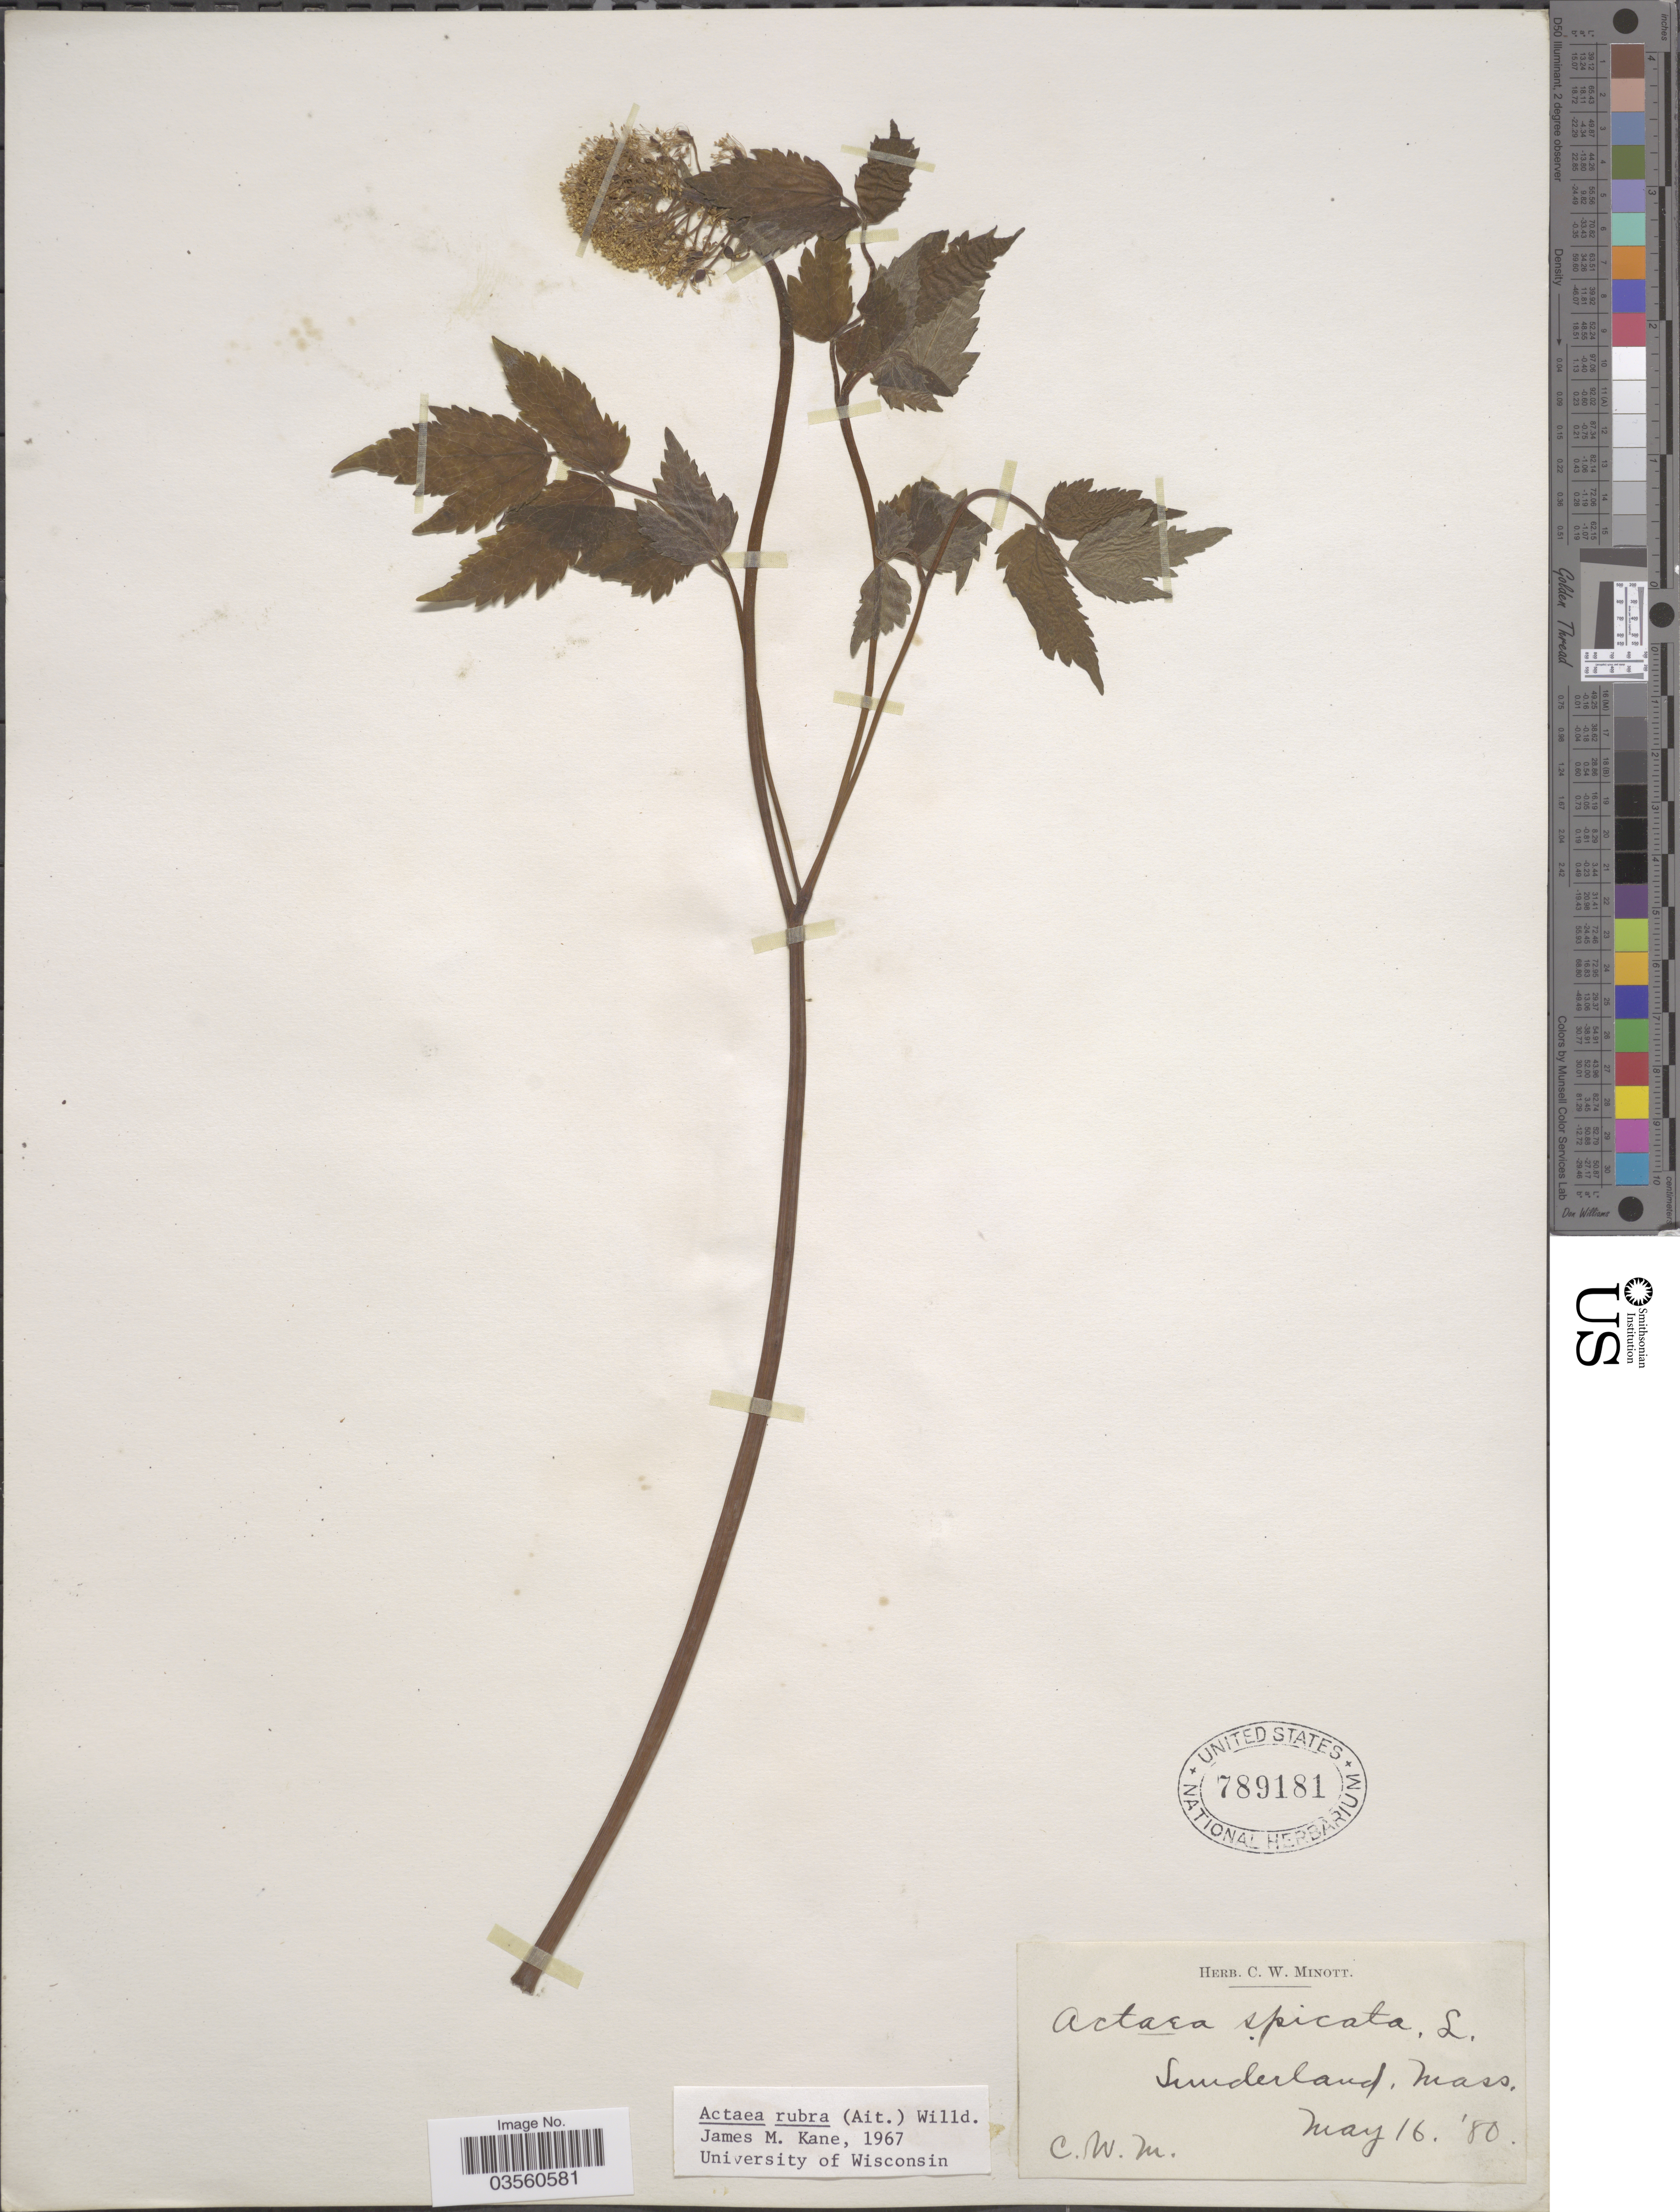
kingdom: Plantae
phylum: Tracheophyta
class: Magnoliopsida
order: Ranunculales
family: Ranunculaceae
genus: Actaea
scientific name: Actaea rubra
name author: (Aiton) Willd.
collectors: C. Minott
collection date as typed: Transcribed d/m/y: 16/5/80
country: United States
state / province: Massachusetts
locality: Sunderland.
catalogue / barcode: US 789181